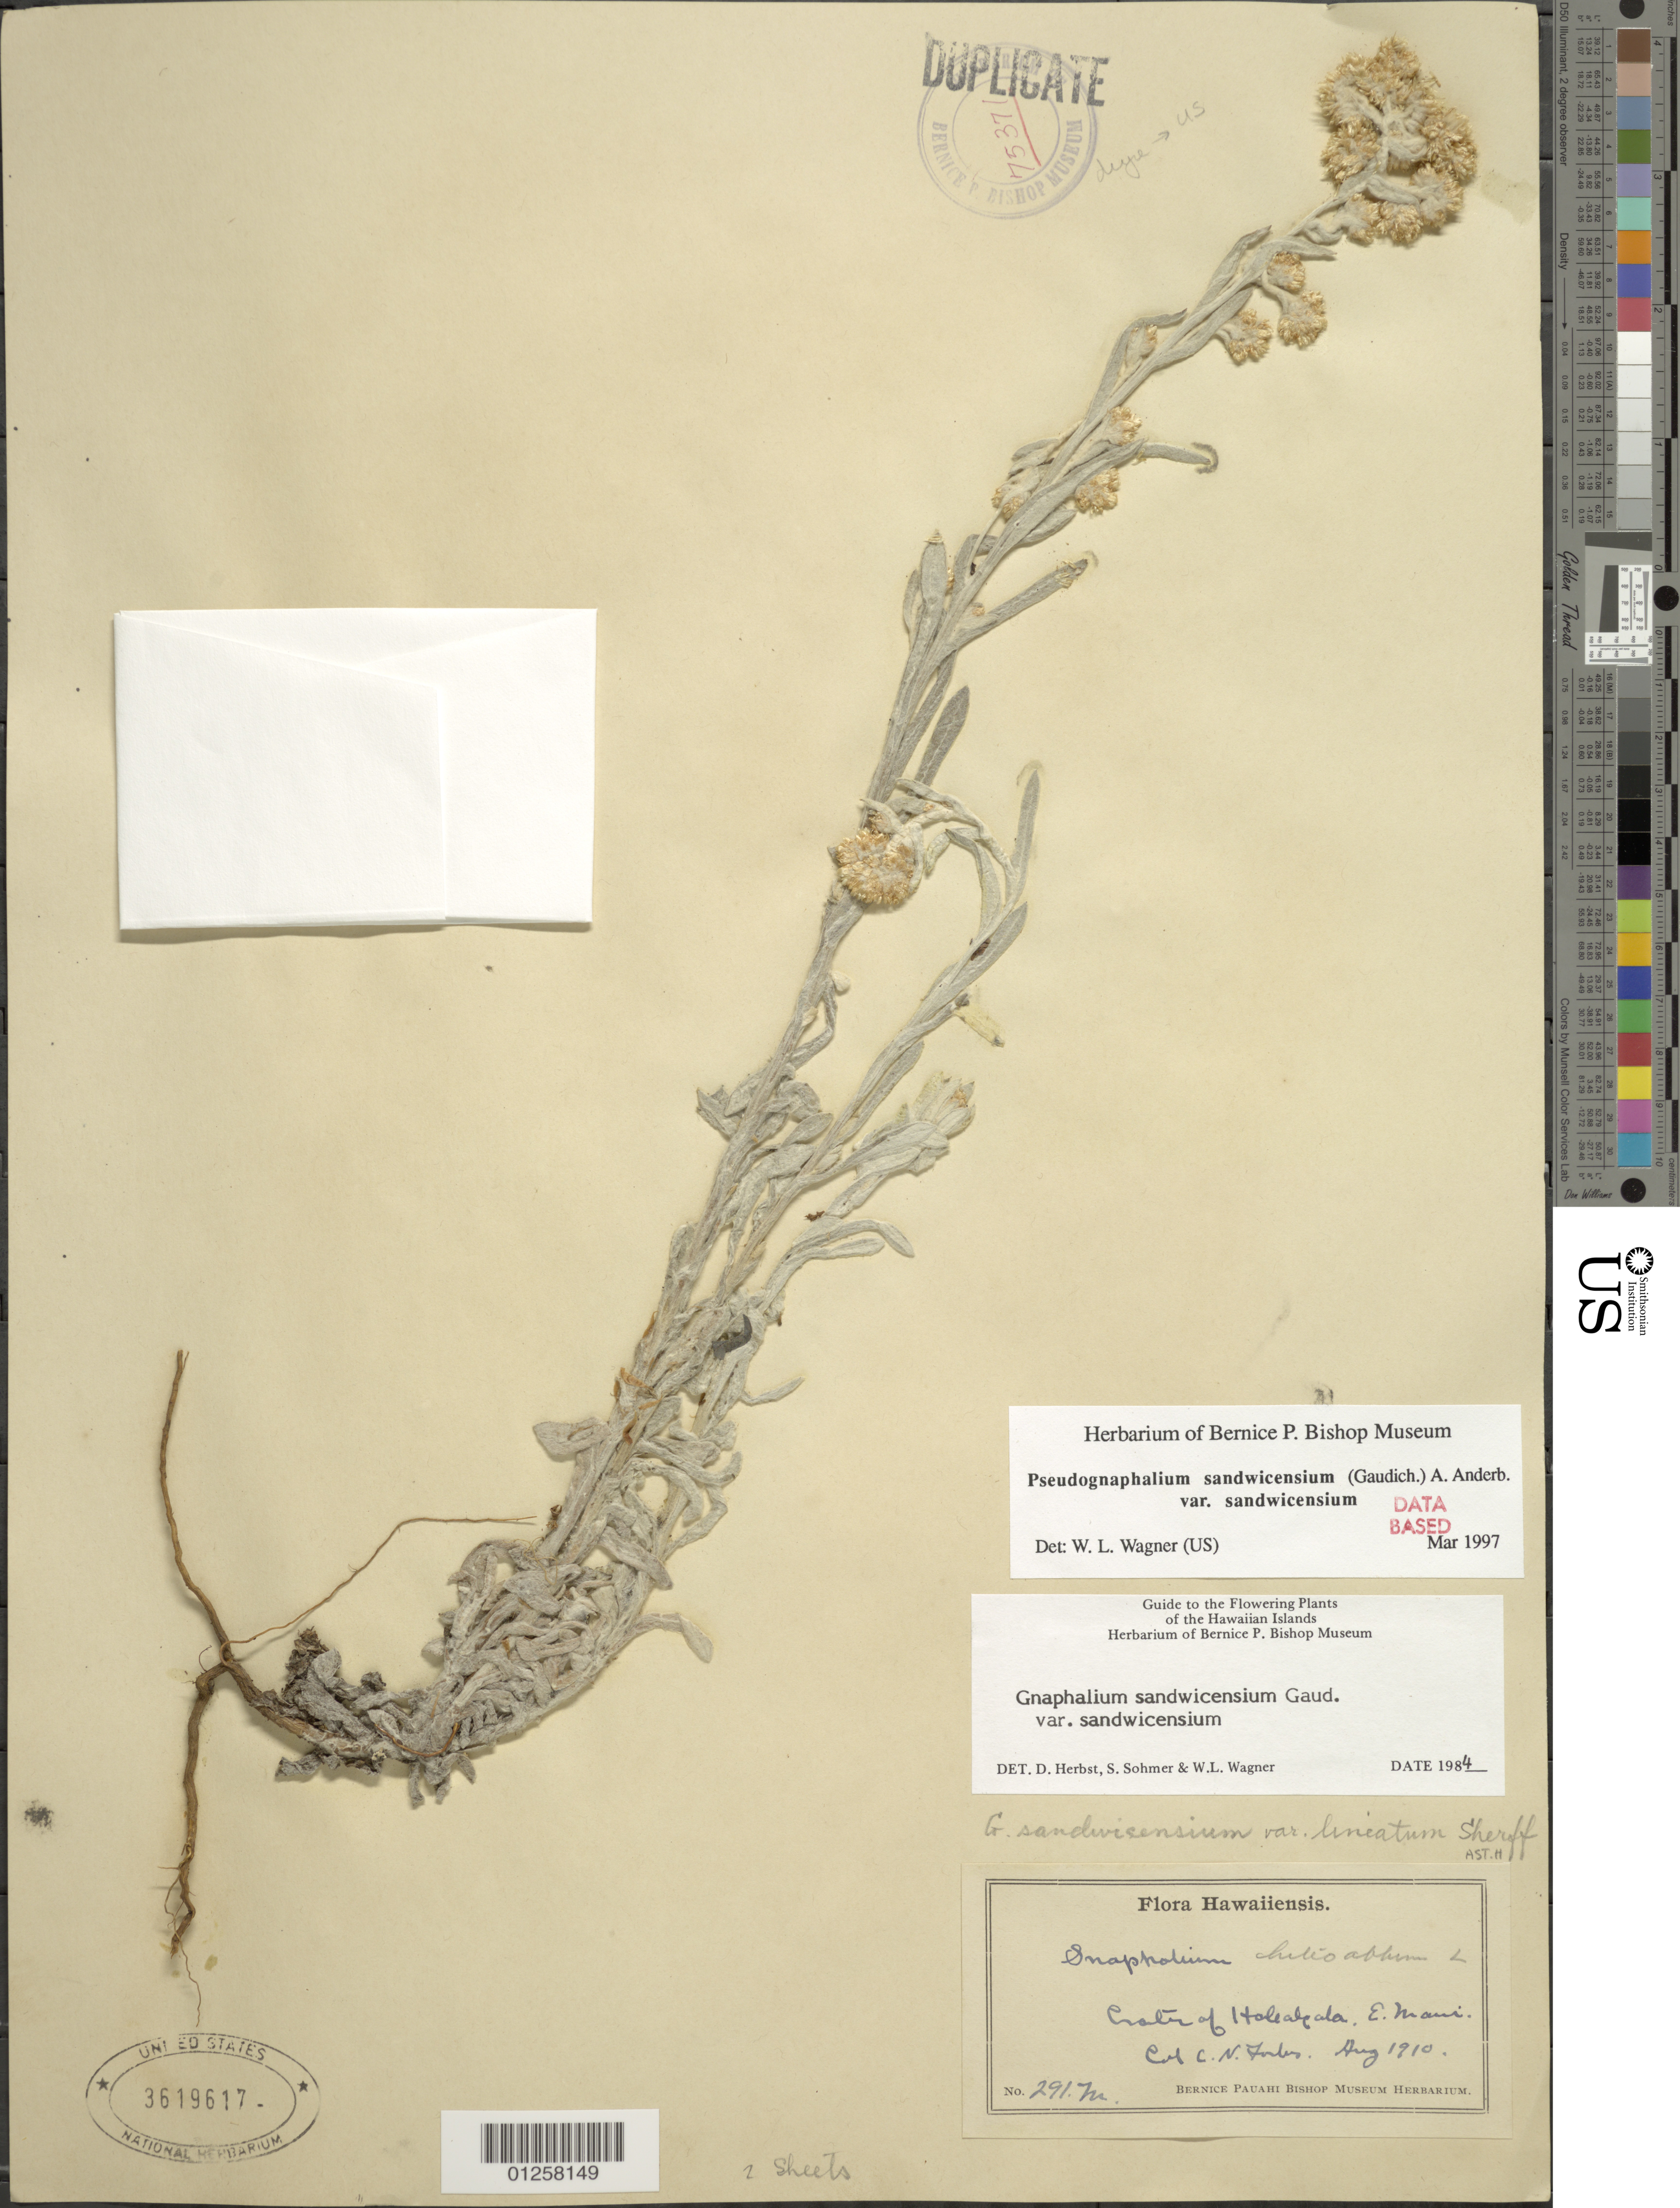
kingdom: Plantae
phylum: Tracheophyta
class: Magnoliopsida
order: Asterales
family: Asteraceae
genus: Pseudognaphalium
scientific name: Pseudognaphalium sandwicensium var. sandwicensium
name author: (Gaudich.) Anderb.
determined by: Wagner, W. L., (BOT), Smithsonian Institution - National Museum of Natural History (UNITED STATES)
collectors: C. N. Forbes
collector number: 291 M.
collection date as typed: Aug 1910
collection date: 1910-08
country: United States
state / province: Hawaii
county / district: Maui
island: Maui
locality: Haleakala Crater, E Maui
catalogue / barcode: US 3619617